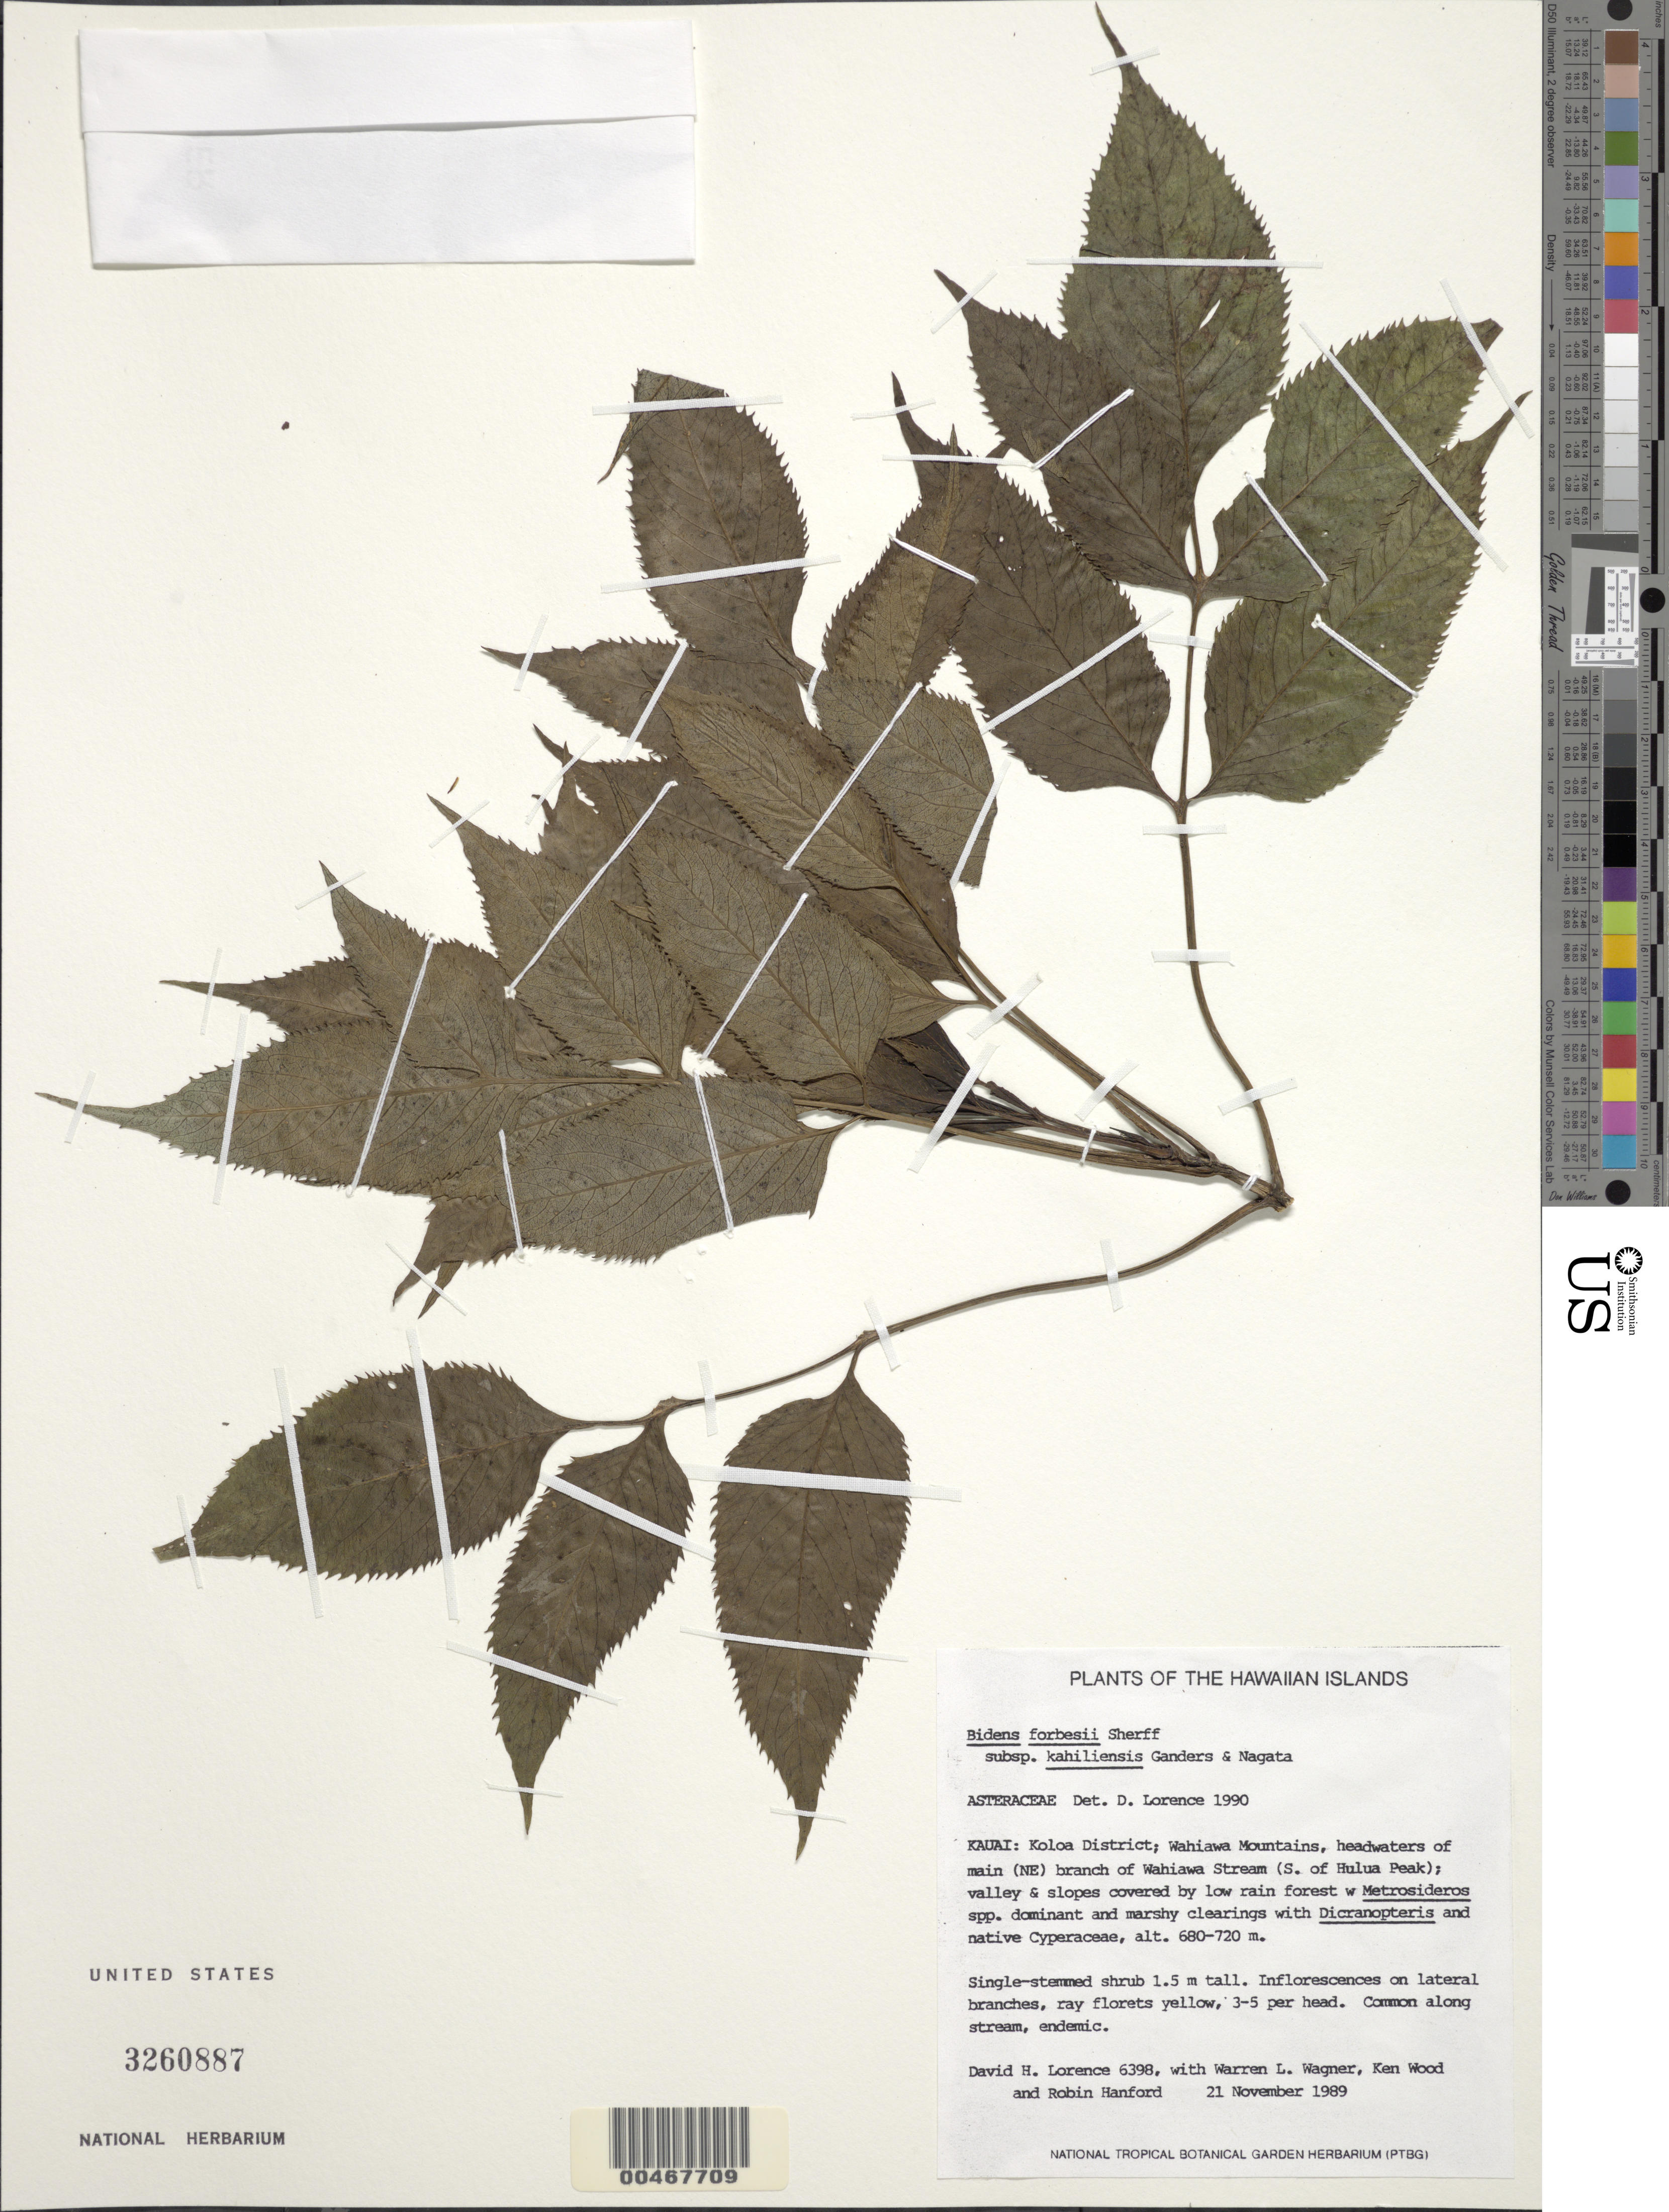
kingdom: Plantae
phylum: Tracheophyta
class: Magnoliopsida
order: Asterales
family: Asteraceae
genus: Bidens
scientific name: Bidens forbesii subsp. kahiliensis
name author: Ganders & Nagata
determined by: Lorence, D. L.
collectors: D. Lorence, W. L. Wagner, K. Wood & R. Hanford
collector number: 6398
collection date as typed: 21 Nov 1989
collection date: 1989-11-21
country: United States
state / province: Hawaii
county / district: Kauai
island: Kaua'i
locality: Koloa Dist., Wahiawa Mts., hdwtrs. of main (NE) branch of Wahiawa Stream, S of Hulua Peak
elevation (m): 680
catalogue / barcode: US 3260887